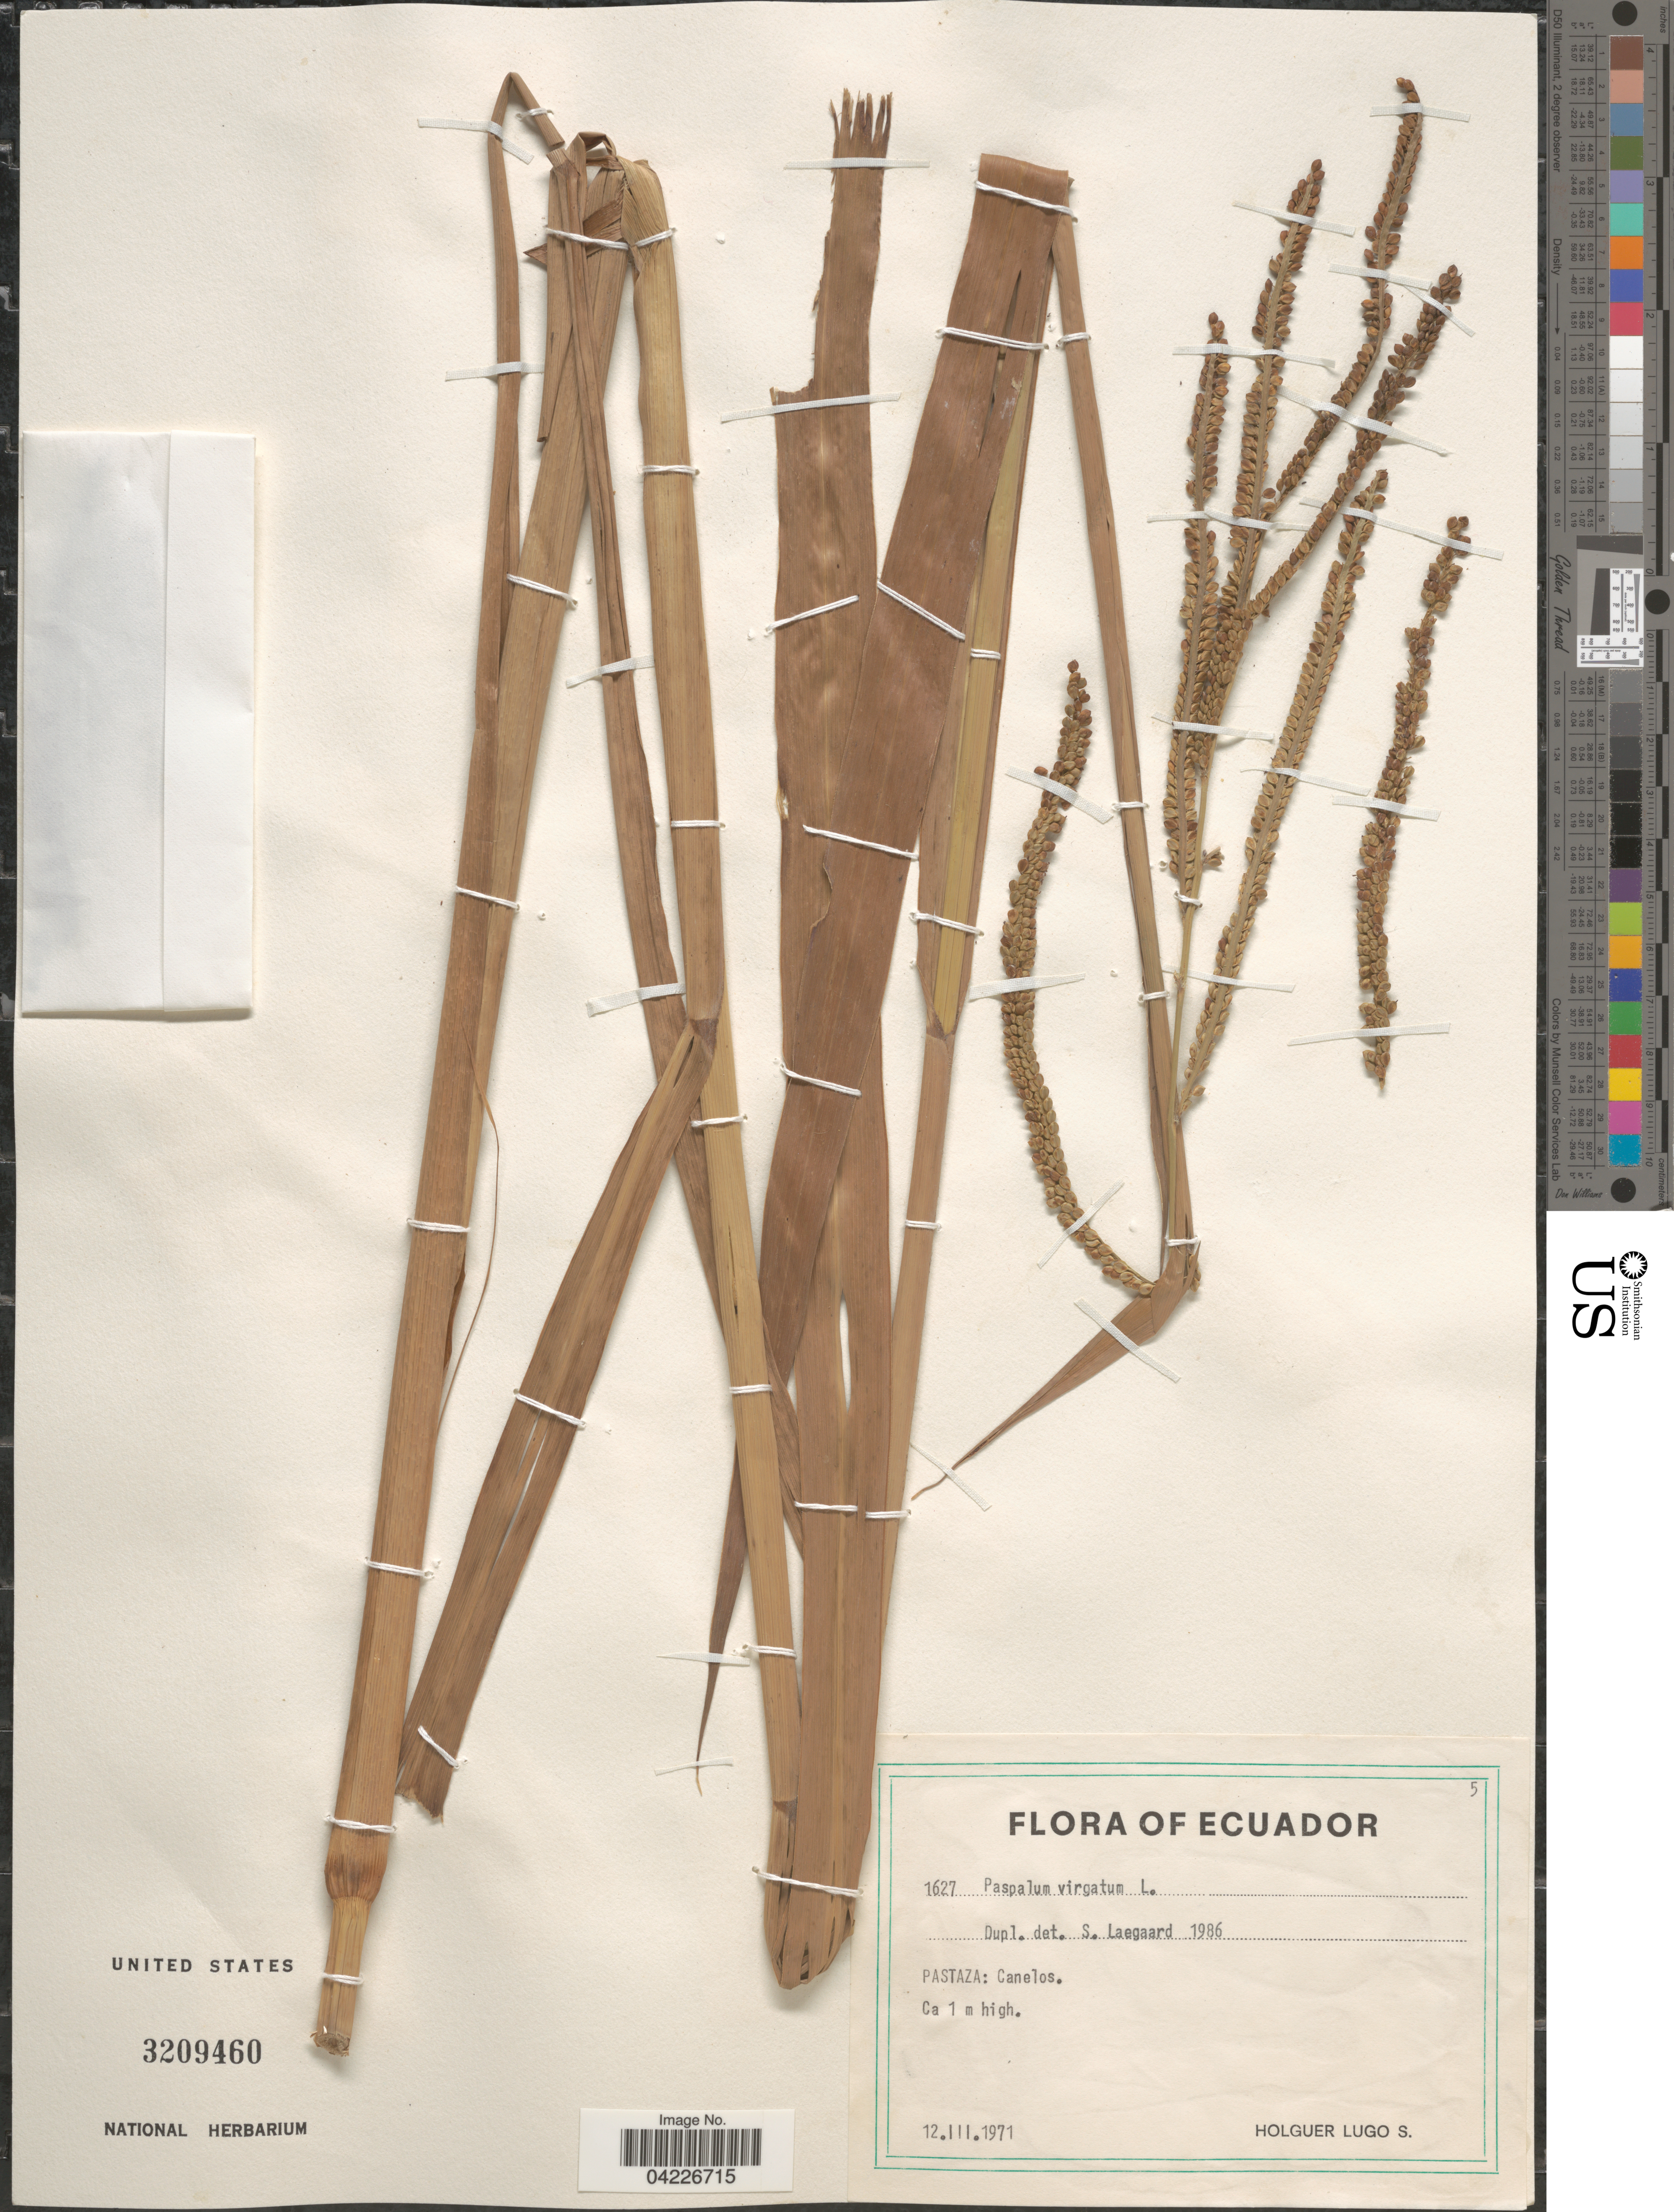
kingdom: Plantae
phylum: Tracheophyta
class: Liliopsida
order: Poales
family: Poaceae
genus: Paspalum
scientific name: Paspalum virgatum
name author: L.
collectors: H. Lugo S.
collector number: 1627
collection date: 1971-03-12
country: Ecuador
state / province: Pastaza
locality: Canelos.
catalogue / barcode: US 3209460